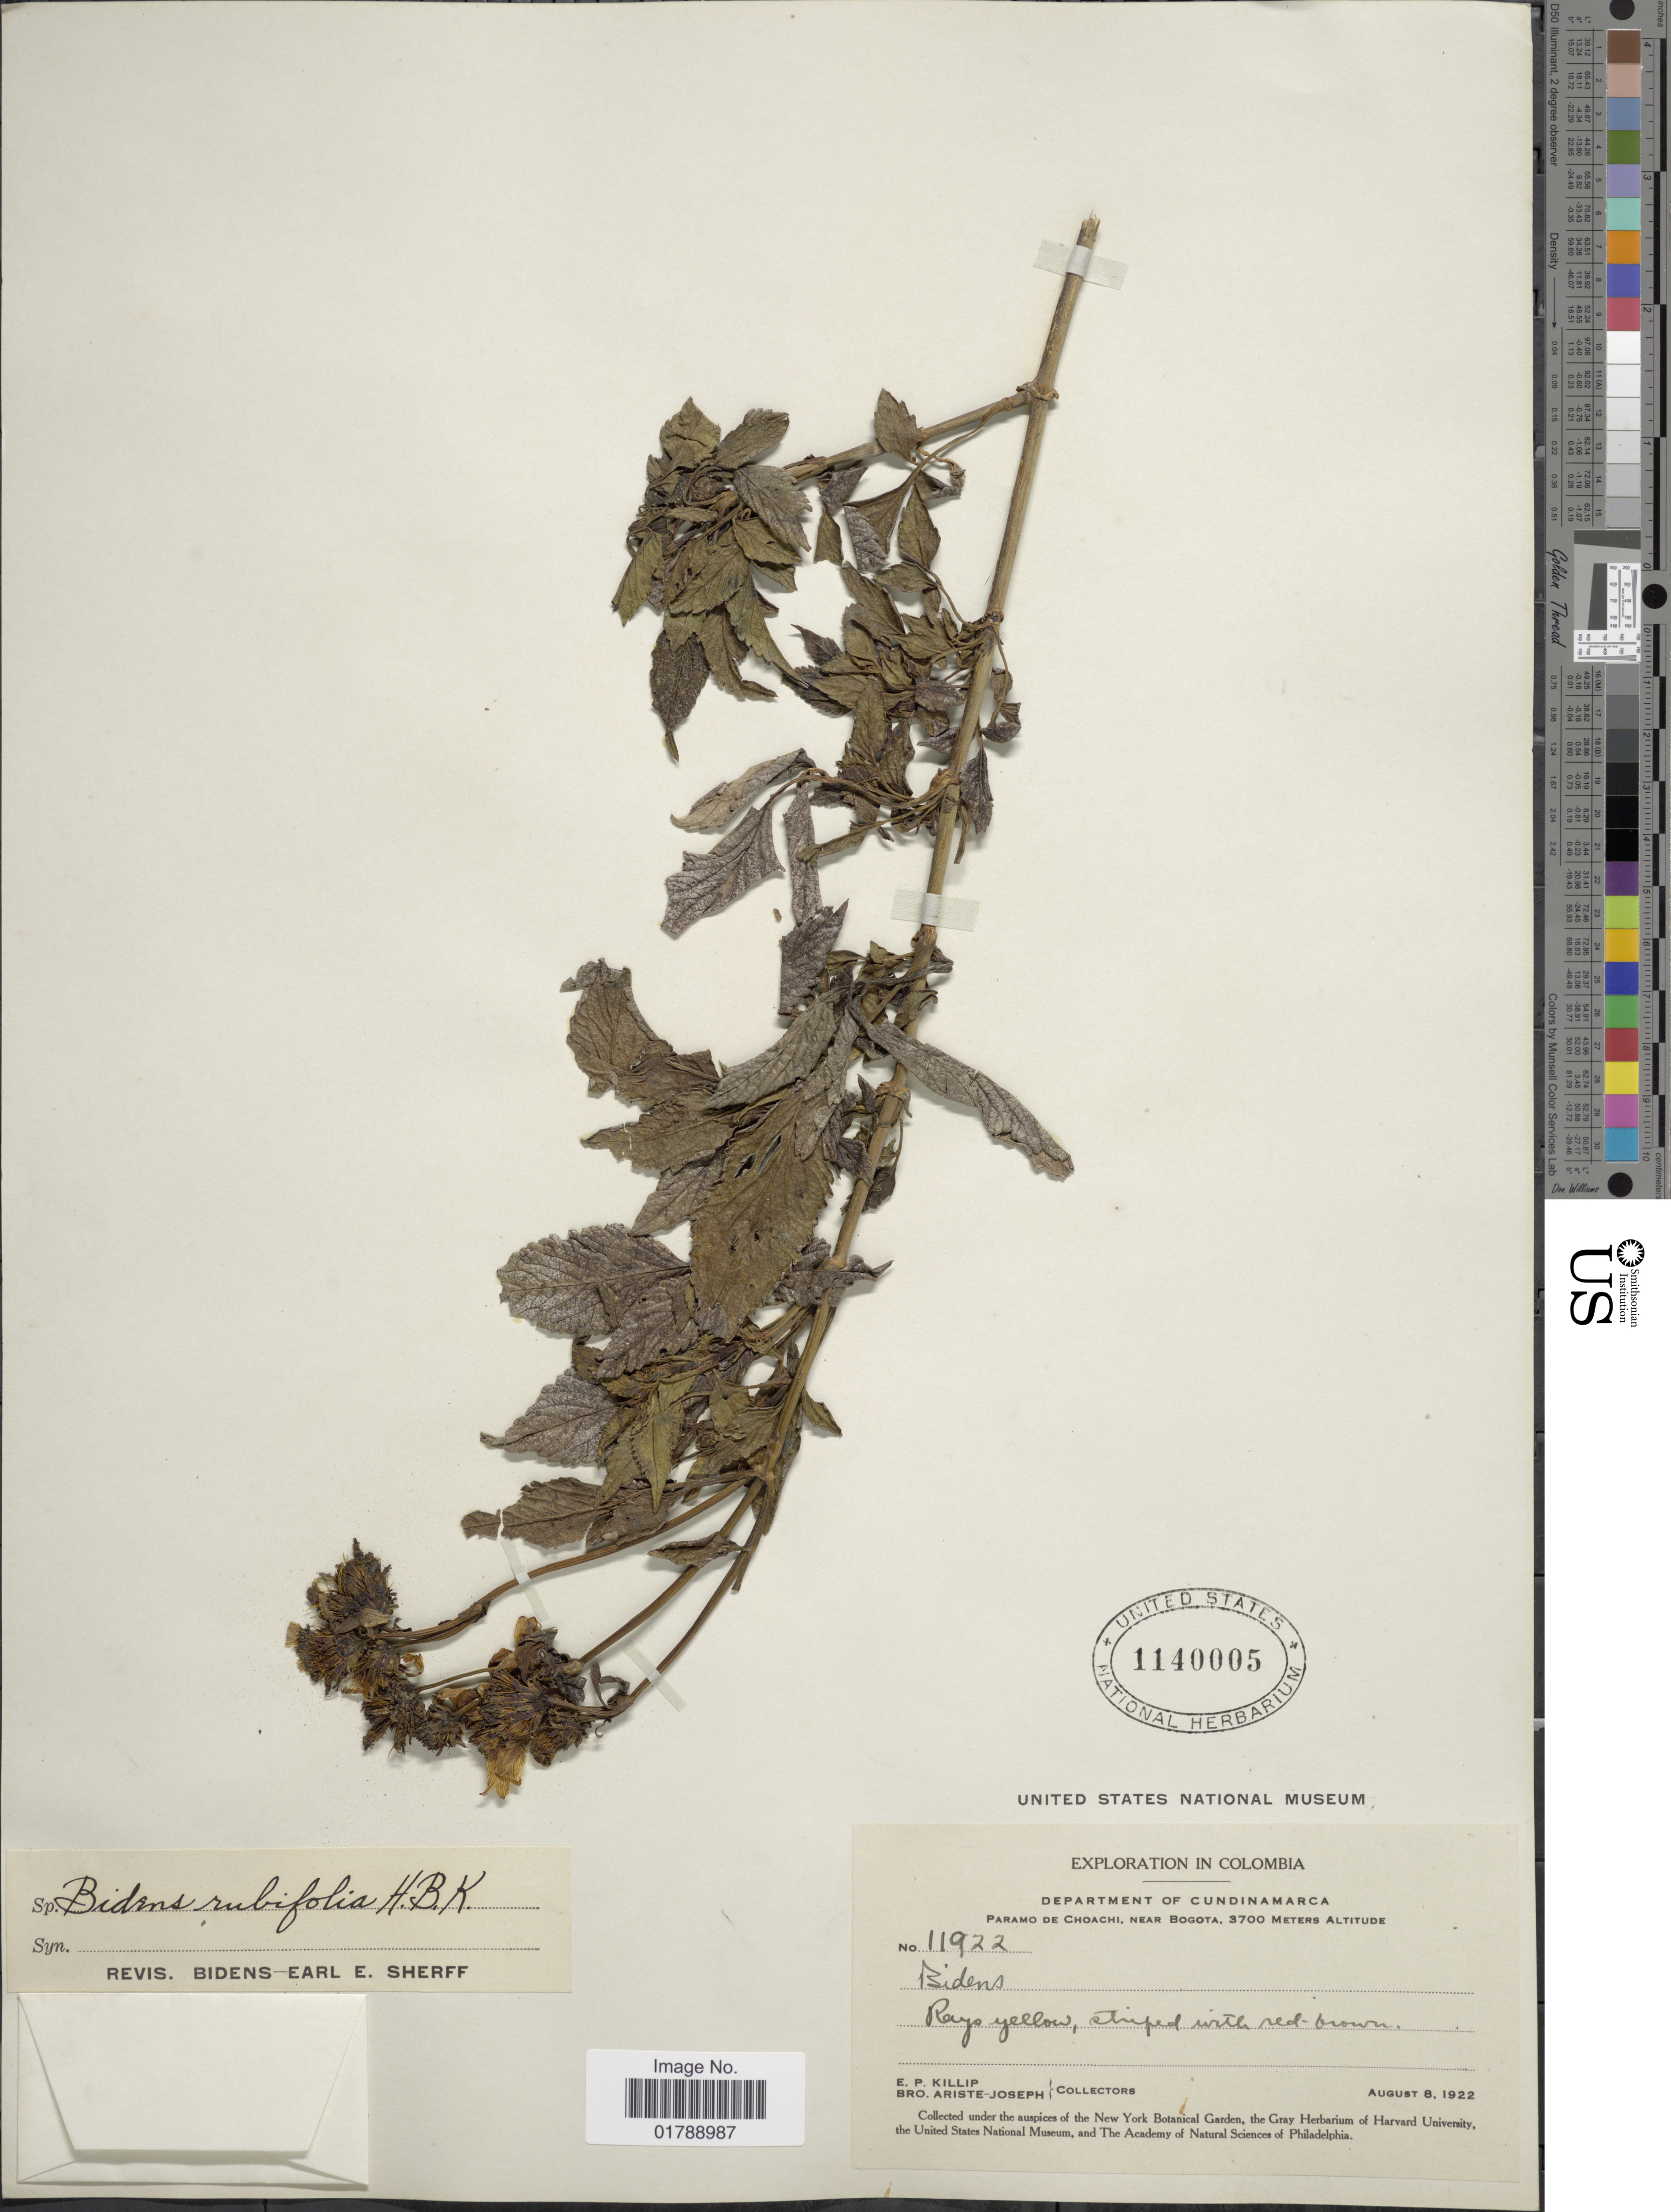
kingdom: Plantae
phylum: Tracheophyta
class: Magnoliopsida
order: Asterales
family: Asteraceae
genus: Bidens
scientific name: Bidens rubifolia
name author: Kunth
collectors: E. P. Killip & Bro. Ariste-Joseph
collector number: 11922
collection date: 1922-08-08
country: Colombia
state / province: Cundinamarca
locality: Paramo de Choachi, near Bogota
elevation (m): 3700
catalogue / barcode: US 1140005